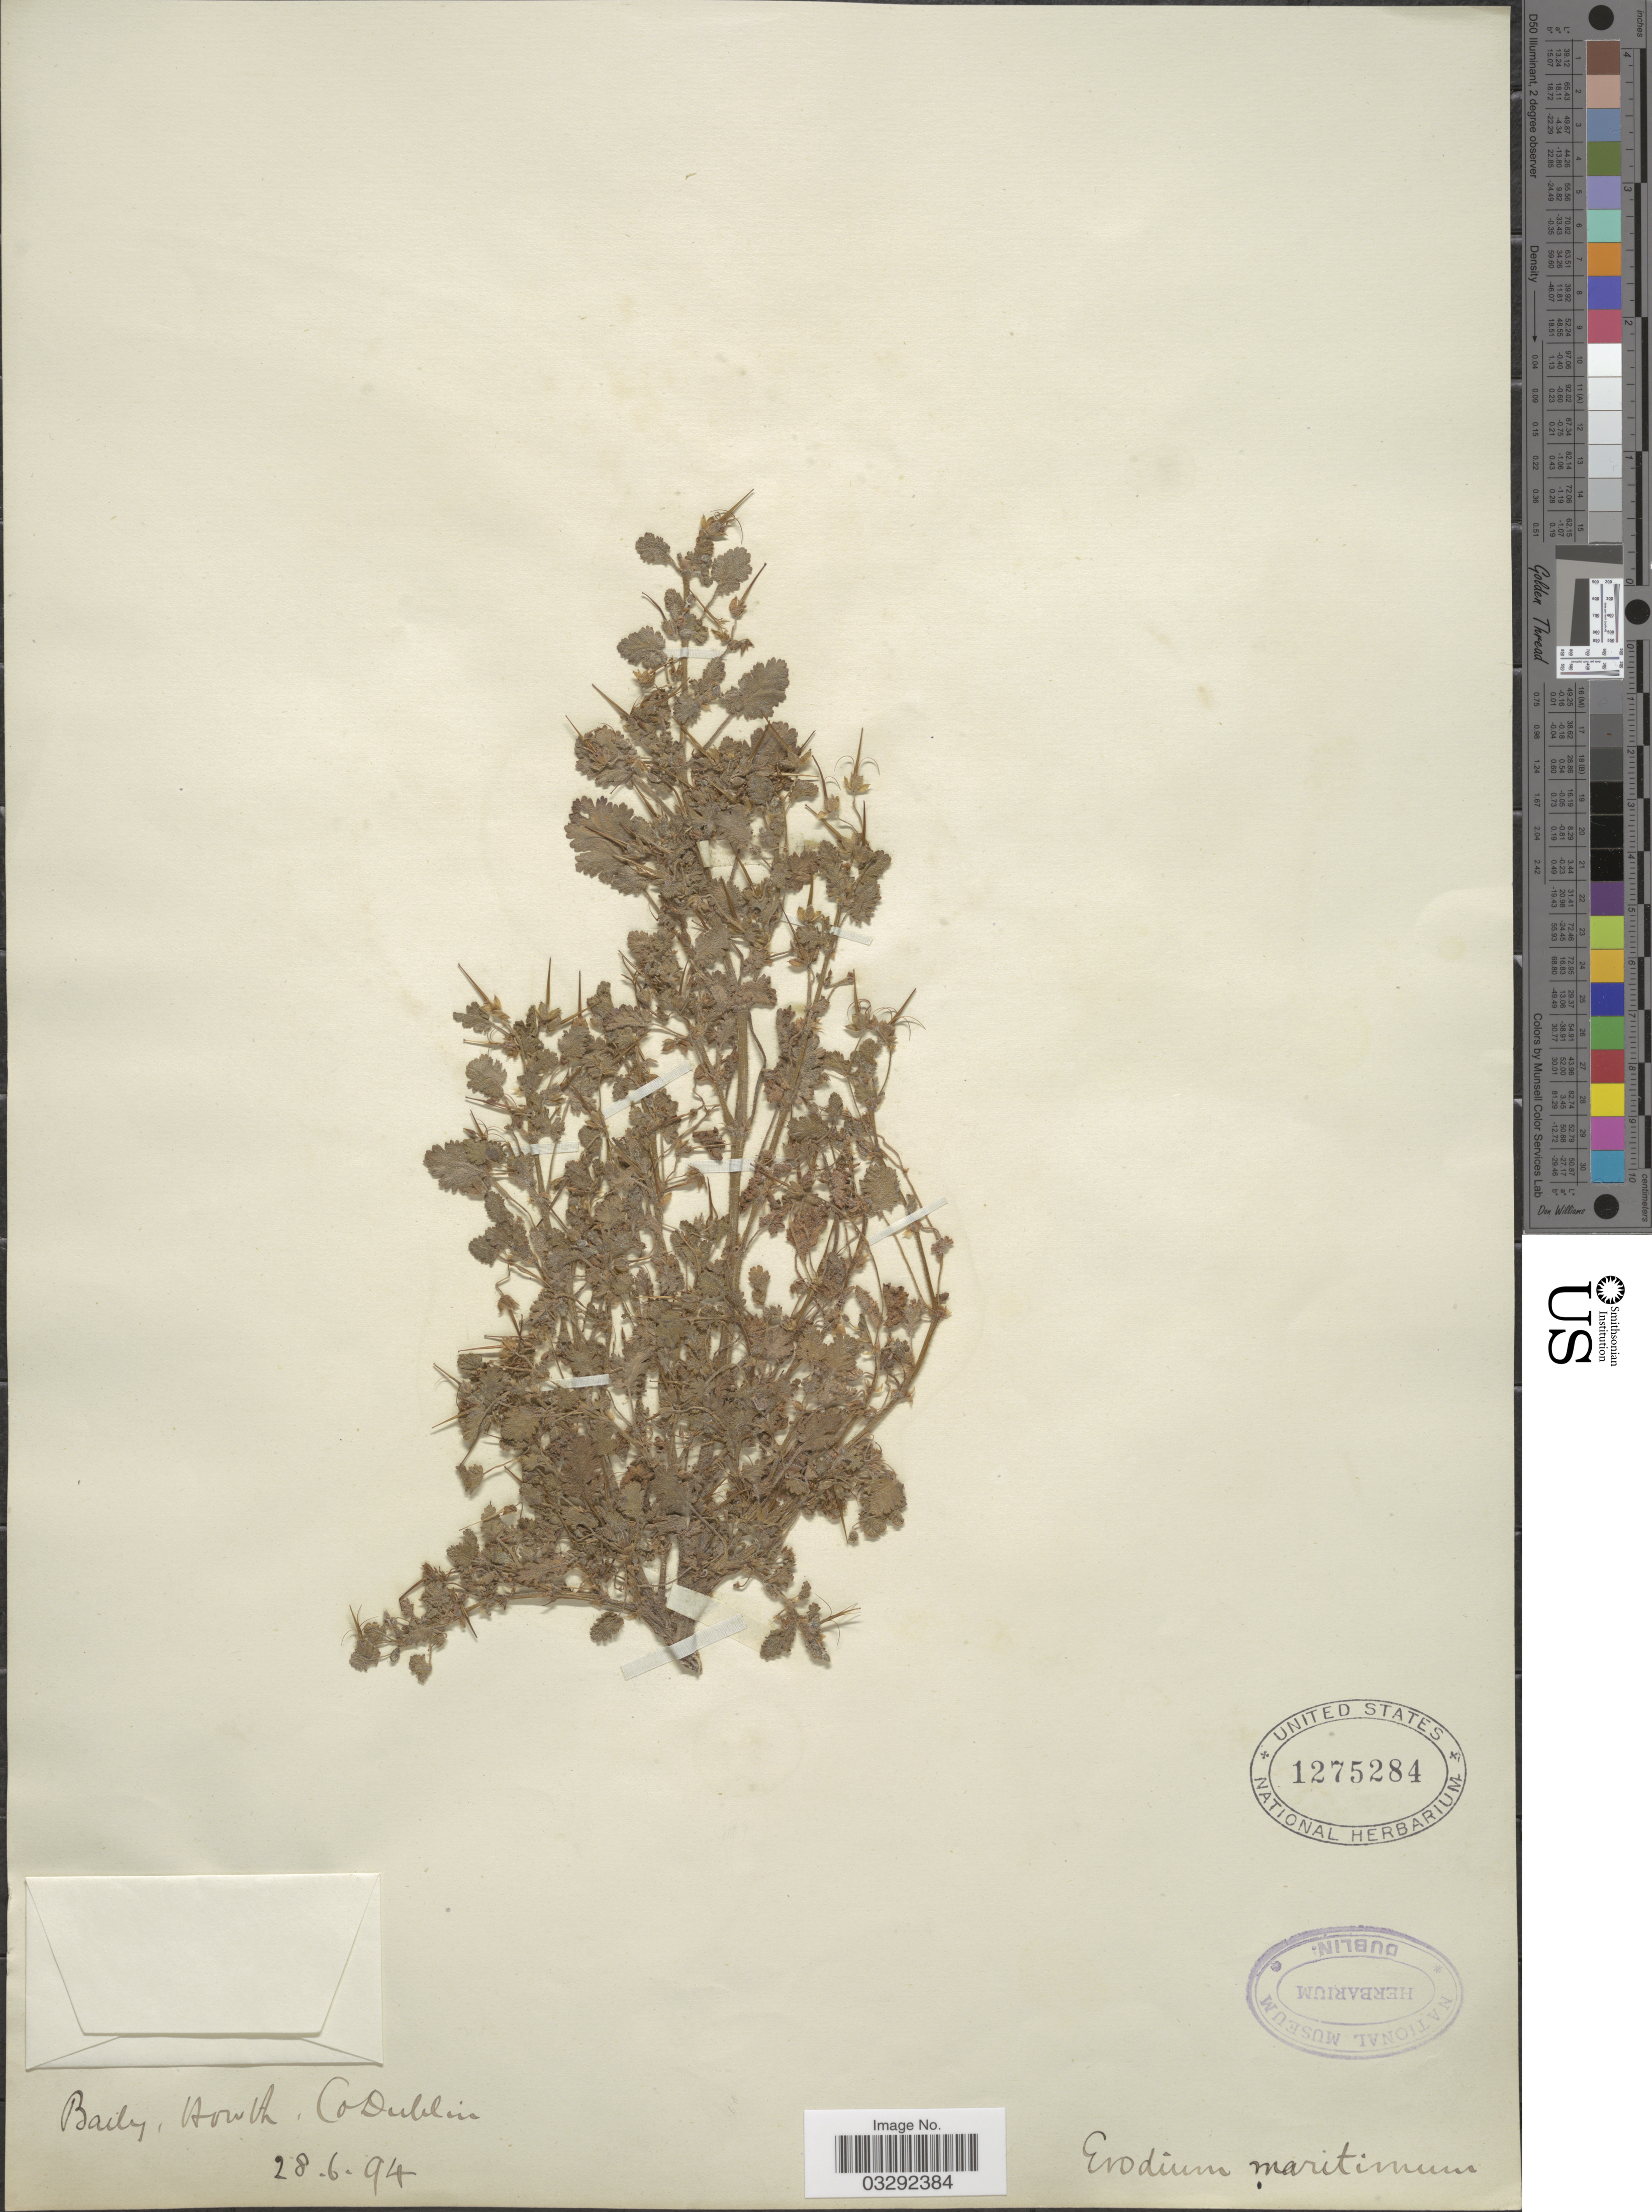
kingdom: Plantae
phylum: Tracheophyta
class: Magnoliopsida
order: Geraniales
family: Geraniaceae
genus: Erodium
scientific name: Erodium maritimum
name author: L'Hér. ex Aiton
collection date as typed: Transcribed d/m/y: 28/6/94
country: Ireland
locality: Baily, Howth, Co Dublin.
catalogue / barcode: US 1275284